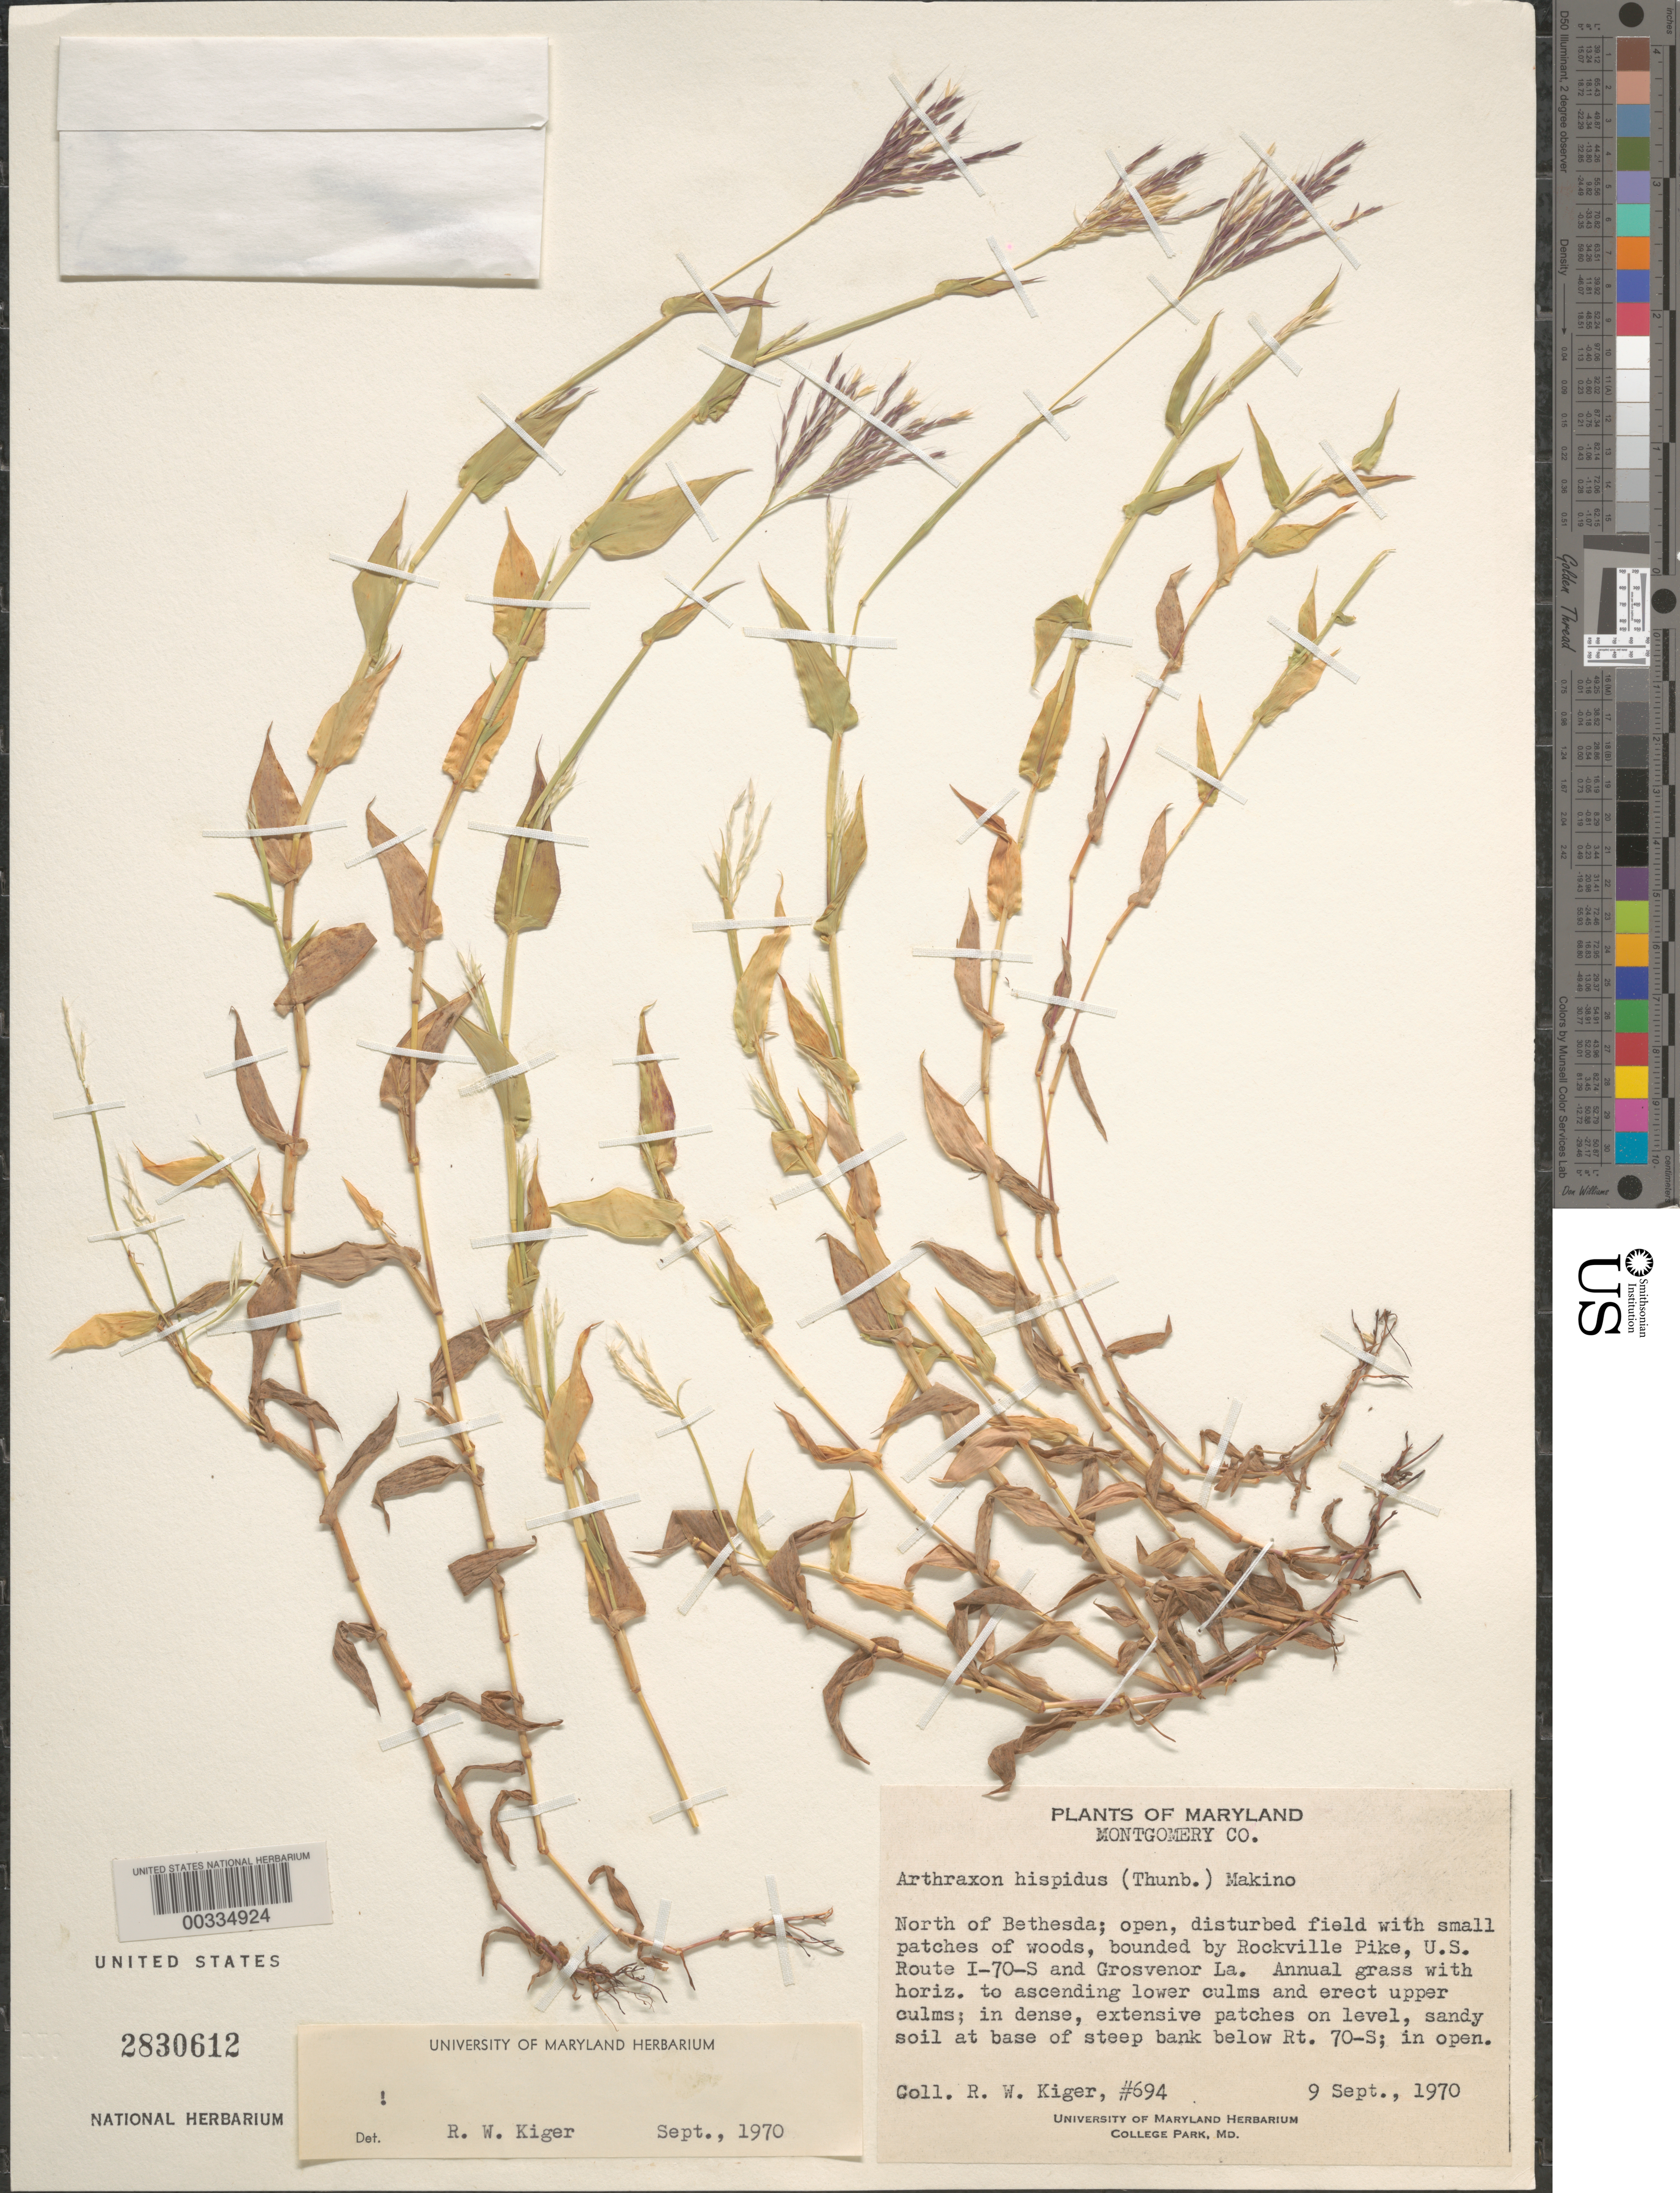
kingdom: Plantae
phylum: Tracheophyta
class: Liliopsida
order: Poales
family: Poaceae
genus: Arthraxon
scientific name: Arthraxon hispidus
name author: (Thunb.) Makino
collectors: R. Kiger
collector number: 694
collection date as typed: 09 Sep 1970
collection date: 1970-09-09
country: United States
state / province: Maryland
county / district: Montgomery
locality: North of Bethesda, off Route I-70-s, Rockville Pike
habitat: Open disturbed field with small patches of woods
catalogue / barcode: US 2830612